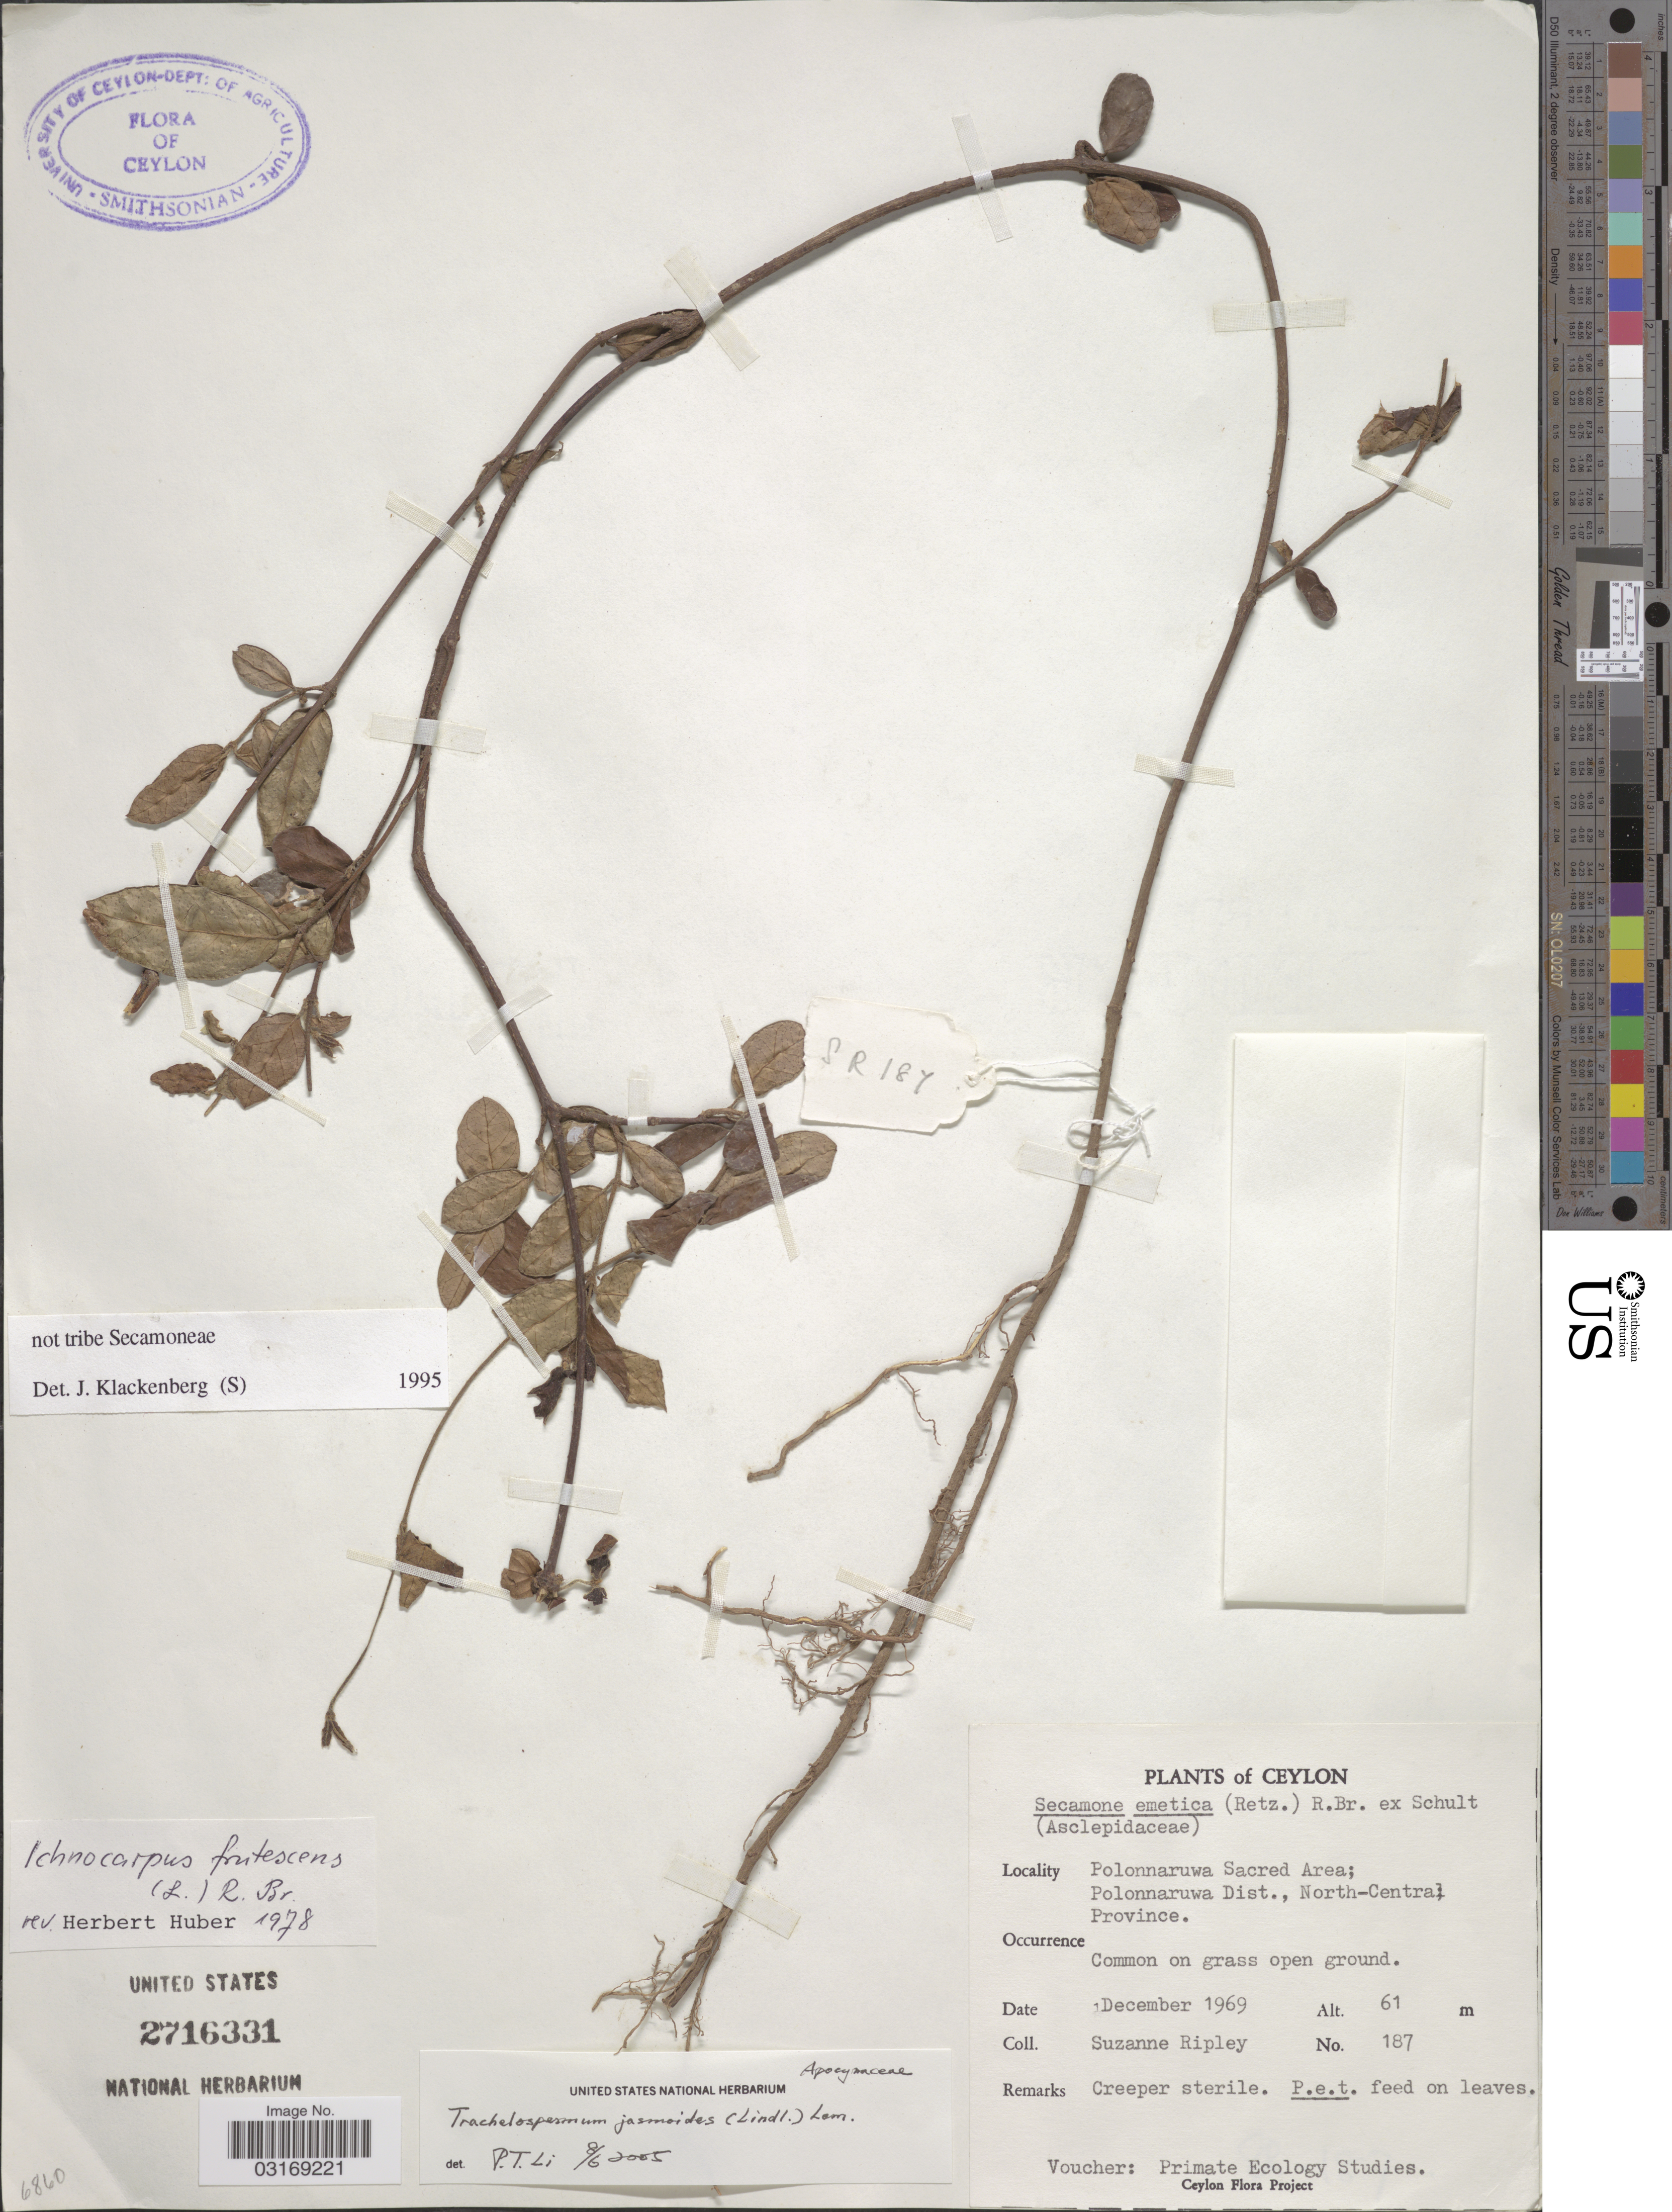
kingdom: Plantae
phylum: Tracheophyta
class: Magnoliopsida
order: Gentianales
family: Apocynaceae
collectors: S. Ripley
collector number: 187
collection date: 1969-12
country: Sri Lanka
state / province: North Central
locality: Ceylon. Polonnaruwa Sacred Area; Polonnaruwa Dist.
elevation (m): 61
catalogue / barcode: US 2716331